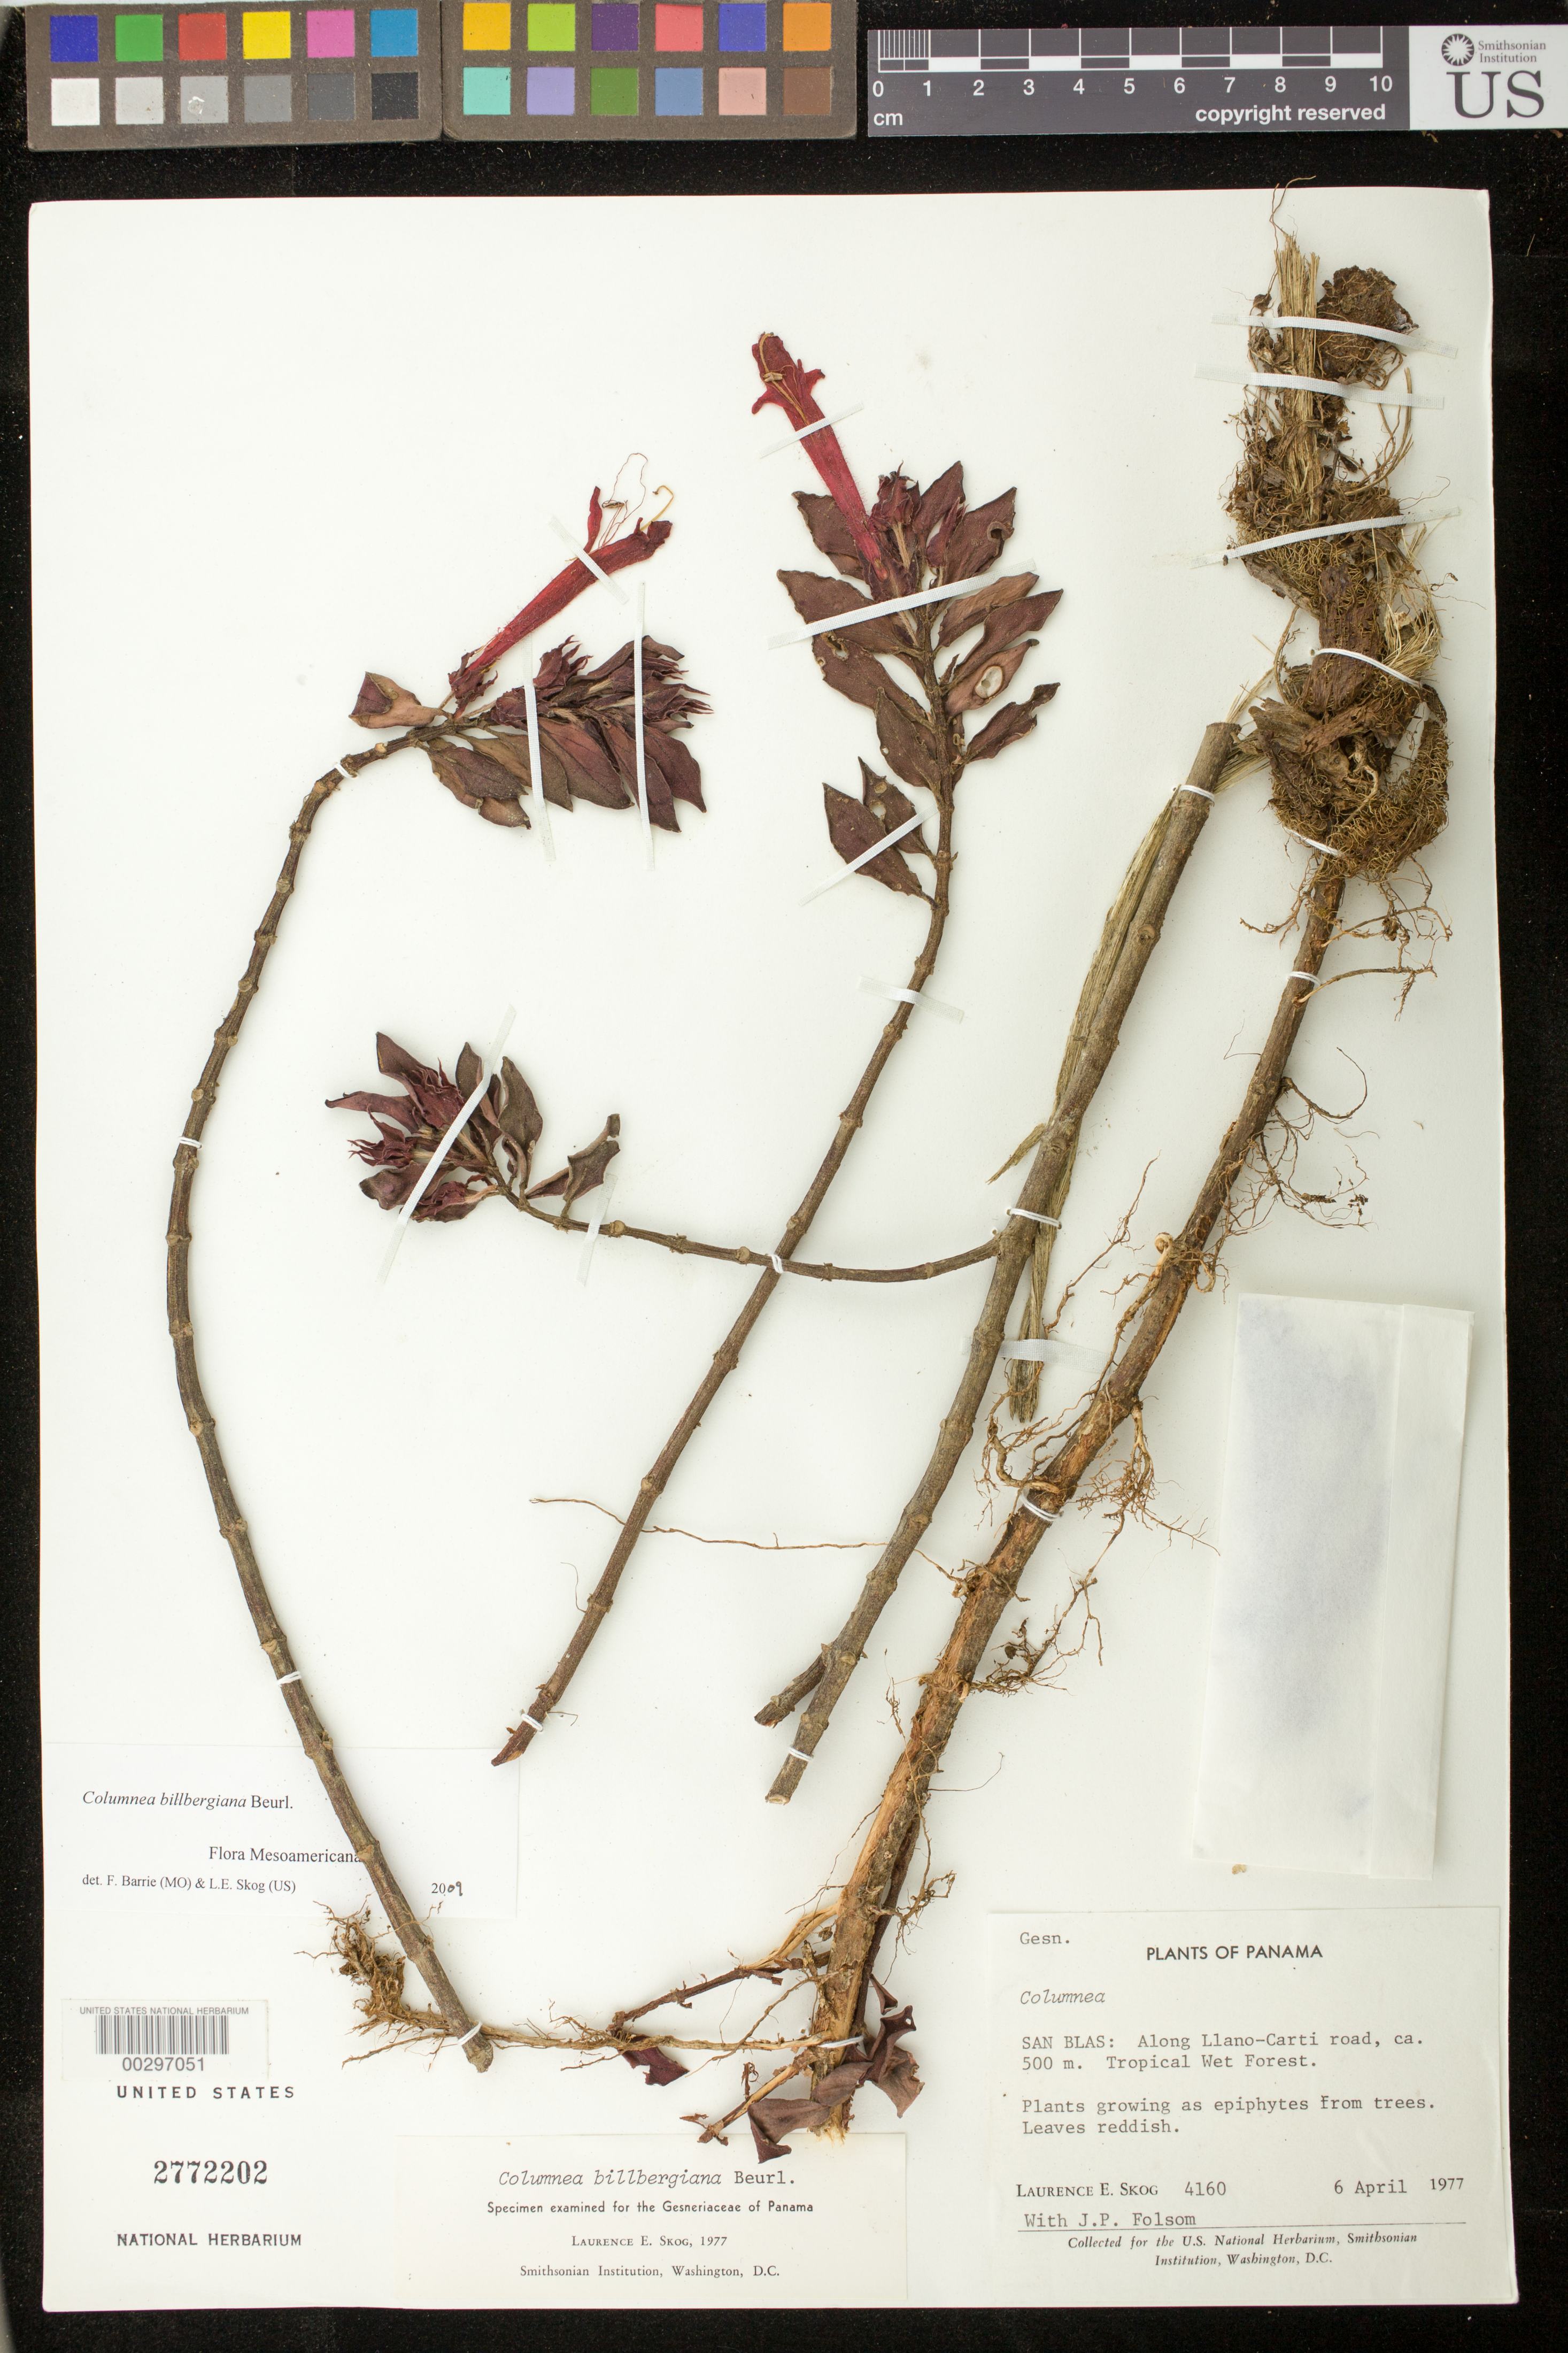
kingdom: Plantae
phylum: Tracheophyta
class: Magnoliopsida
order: Lamiales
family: Gesneriaceae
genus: Columnea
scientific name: Columnea billbergiana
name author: Beurl.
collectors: L. E. Skog & J. P. Folsom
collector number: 4160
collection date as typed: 06 Apr 1977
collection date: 1977-04-06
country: Panama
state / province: Kuna Yala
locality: Llano Carti road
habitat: Tropical wet forest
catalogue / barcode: US 2772202